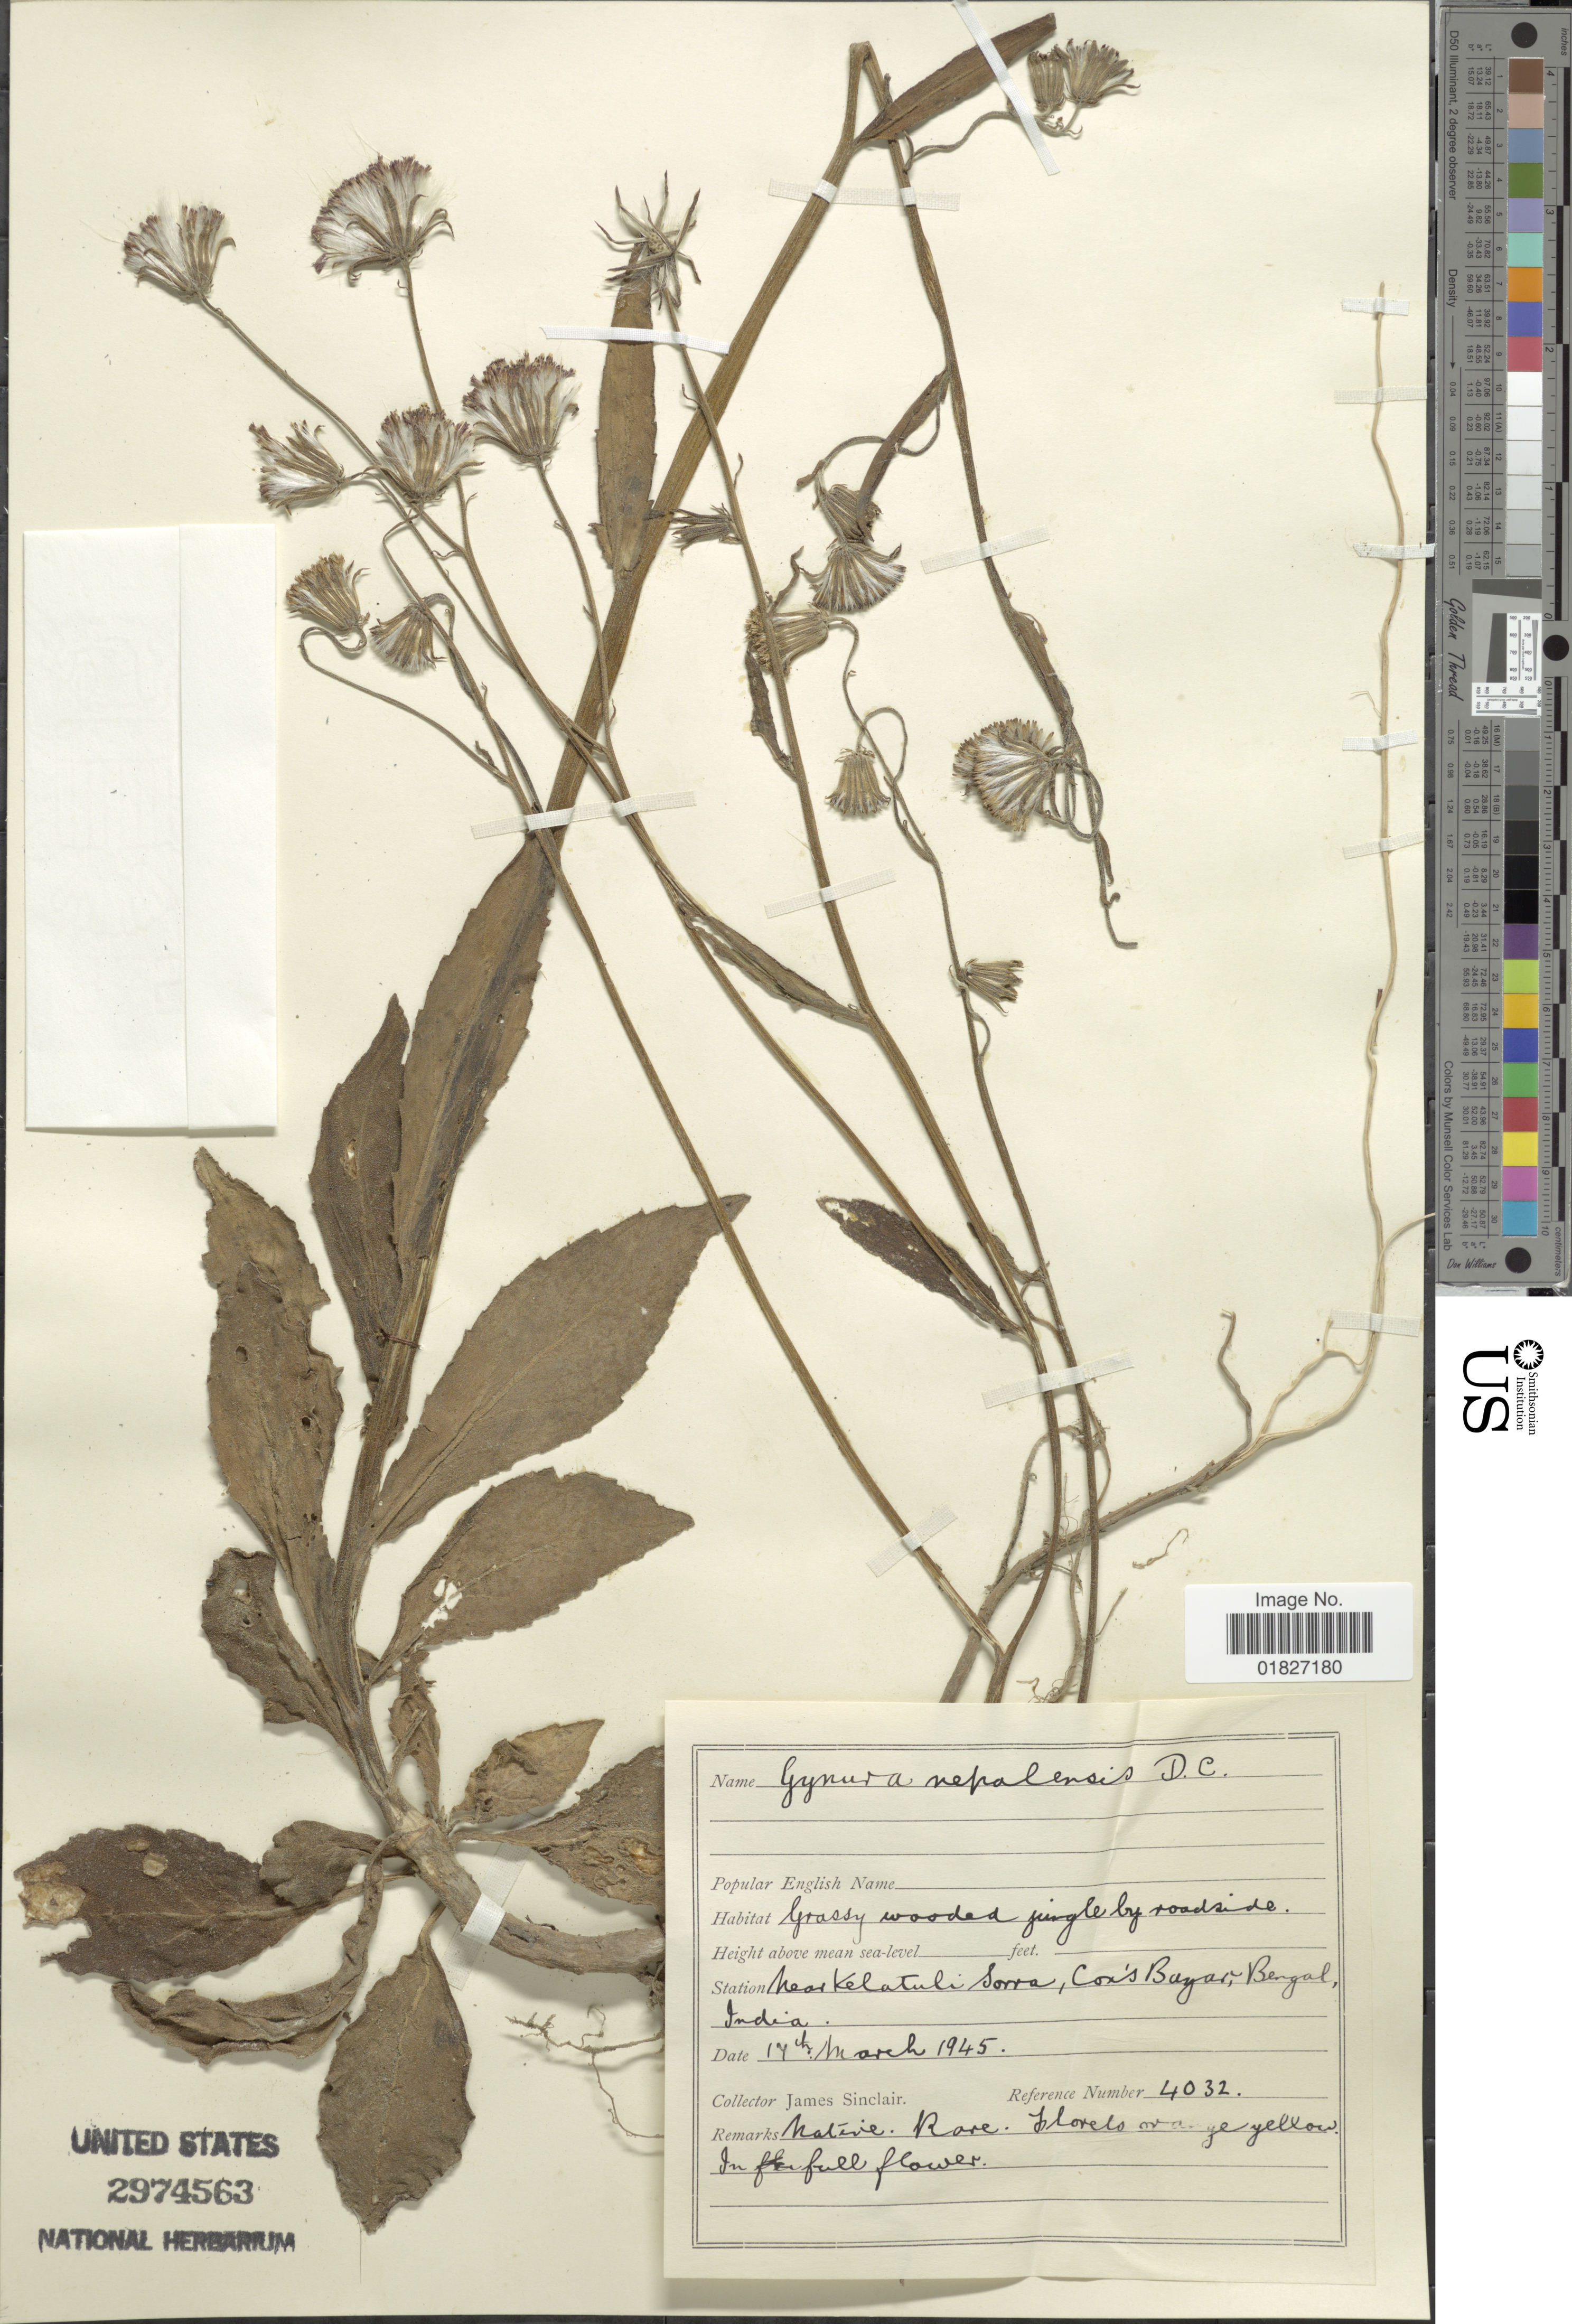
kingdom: Plantae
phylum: Tracheophyta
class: Magnoliopsida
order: Asterales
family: Asteraceae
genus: Gynura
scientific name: Gynura nepalensis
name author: Thwaites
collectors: J. Sinclair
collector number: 4032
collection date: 1945-03-14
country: Bangladesh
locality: Near Kelatuli Sorra, Cox's Bazar, Bengal.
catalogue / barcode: US 2974563